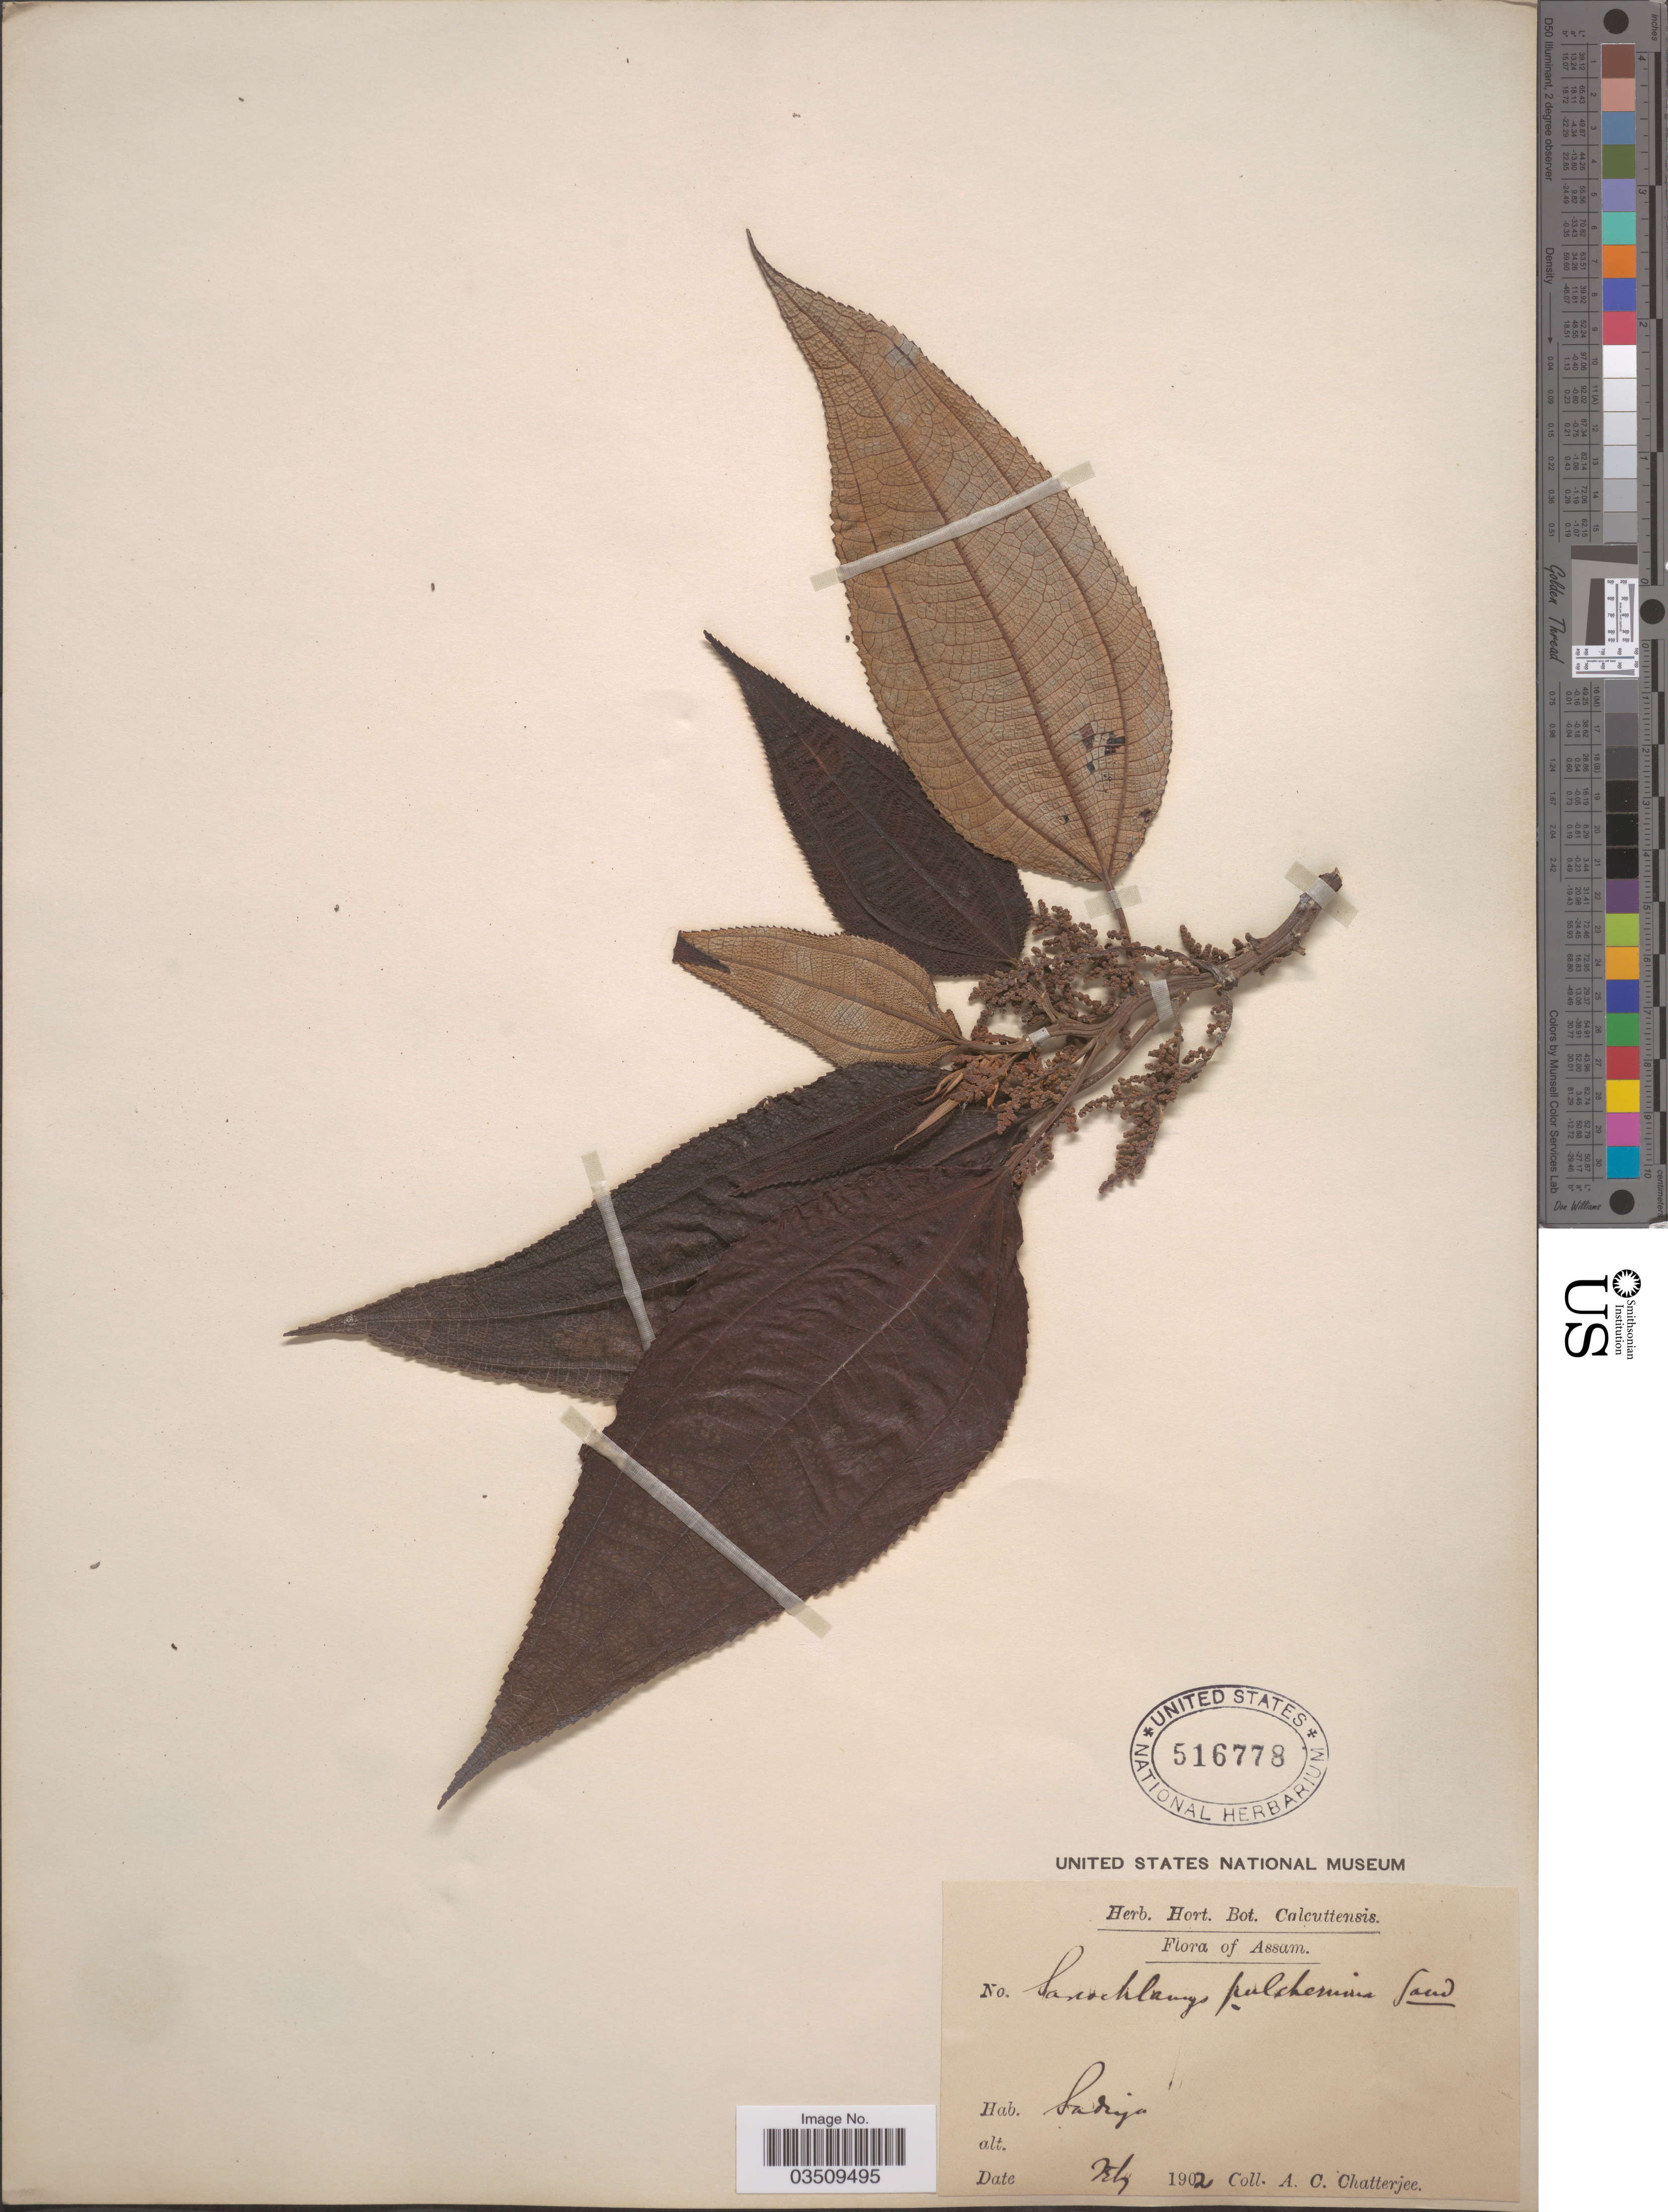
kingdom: Plantae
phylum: Tracheophyta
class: Magnoliopsida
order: Rosales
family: Urticaceae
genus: Sarcochlamys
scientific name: Sarcochlamys pulcherrima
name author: Gaudich.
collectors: A. Chatterjee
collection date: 1902-07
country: India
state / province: Assam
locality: Sadija.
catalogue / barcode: US 516778